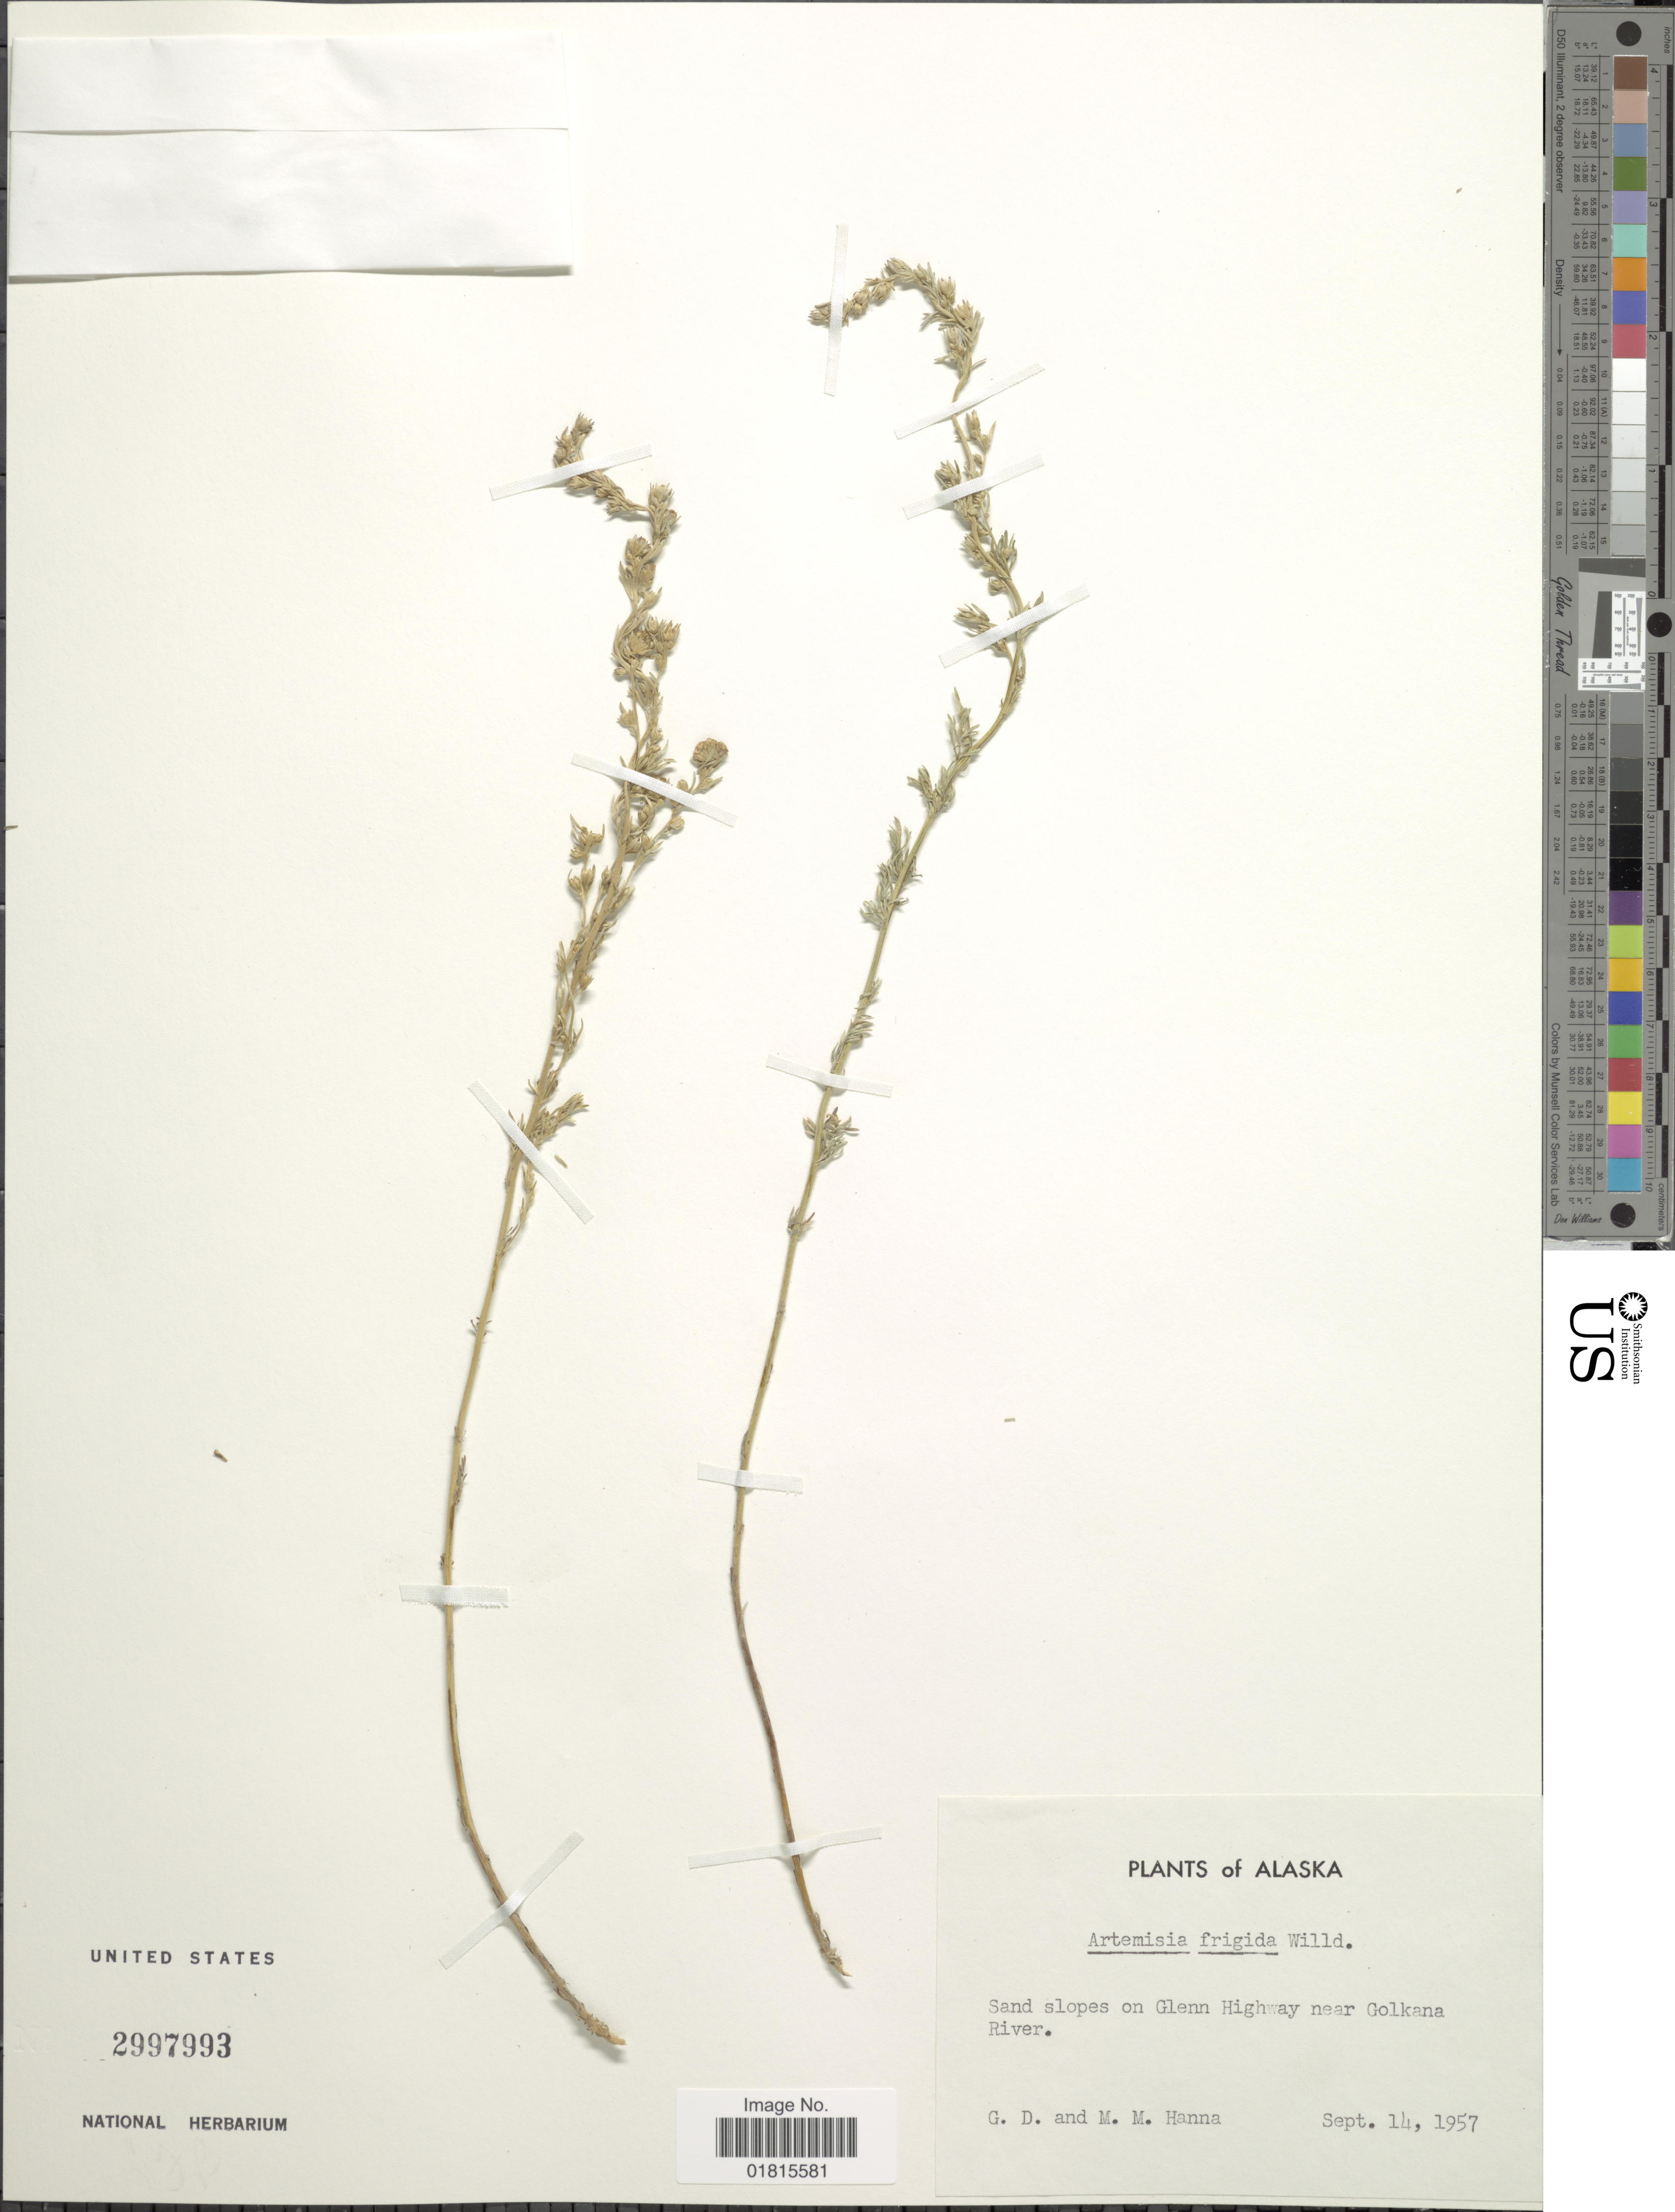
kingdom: Plantae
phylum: Tracheophyta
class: Magnoliopsida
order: Asterales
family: Asteraceae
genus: Artemisia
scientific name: Artemisia frigida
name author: Willd.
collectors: G. D. Hanna & M. Hanna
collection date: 1957-09-14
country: United States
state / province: Alaska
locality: Sand slopes on Glenn Highway near Golkana River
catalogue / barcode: US 2997993